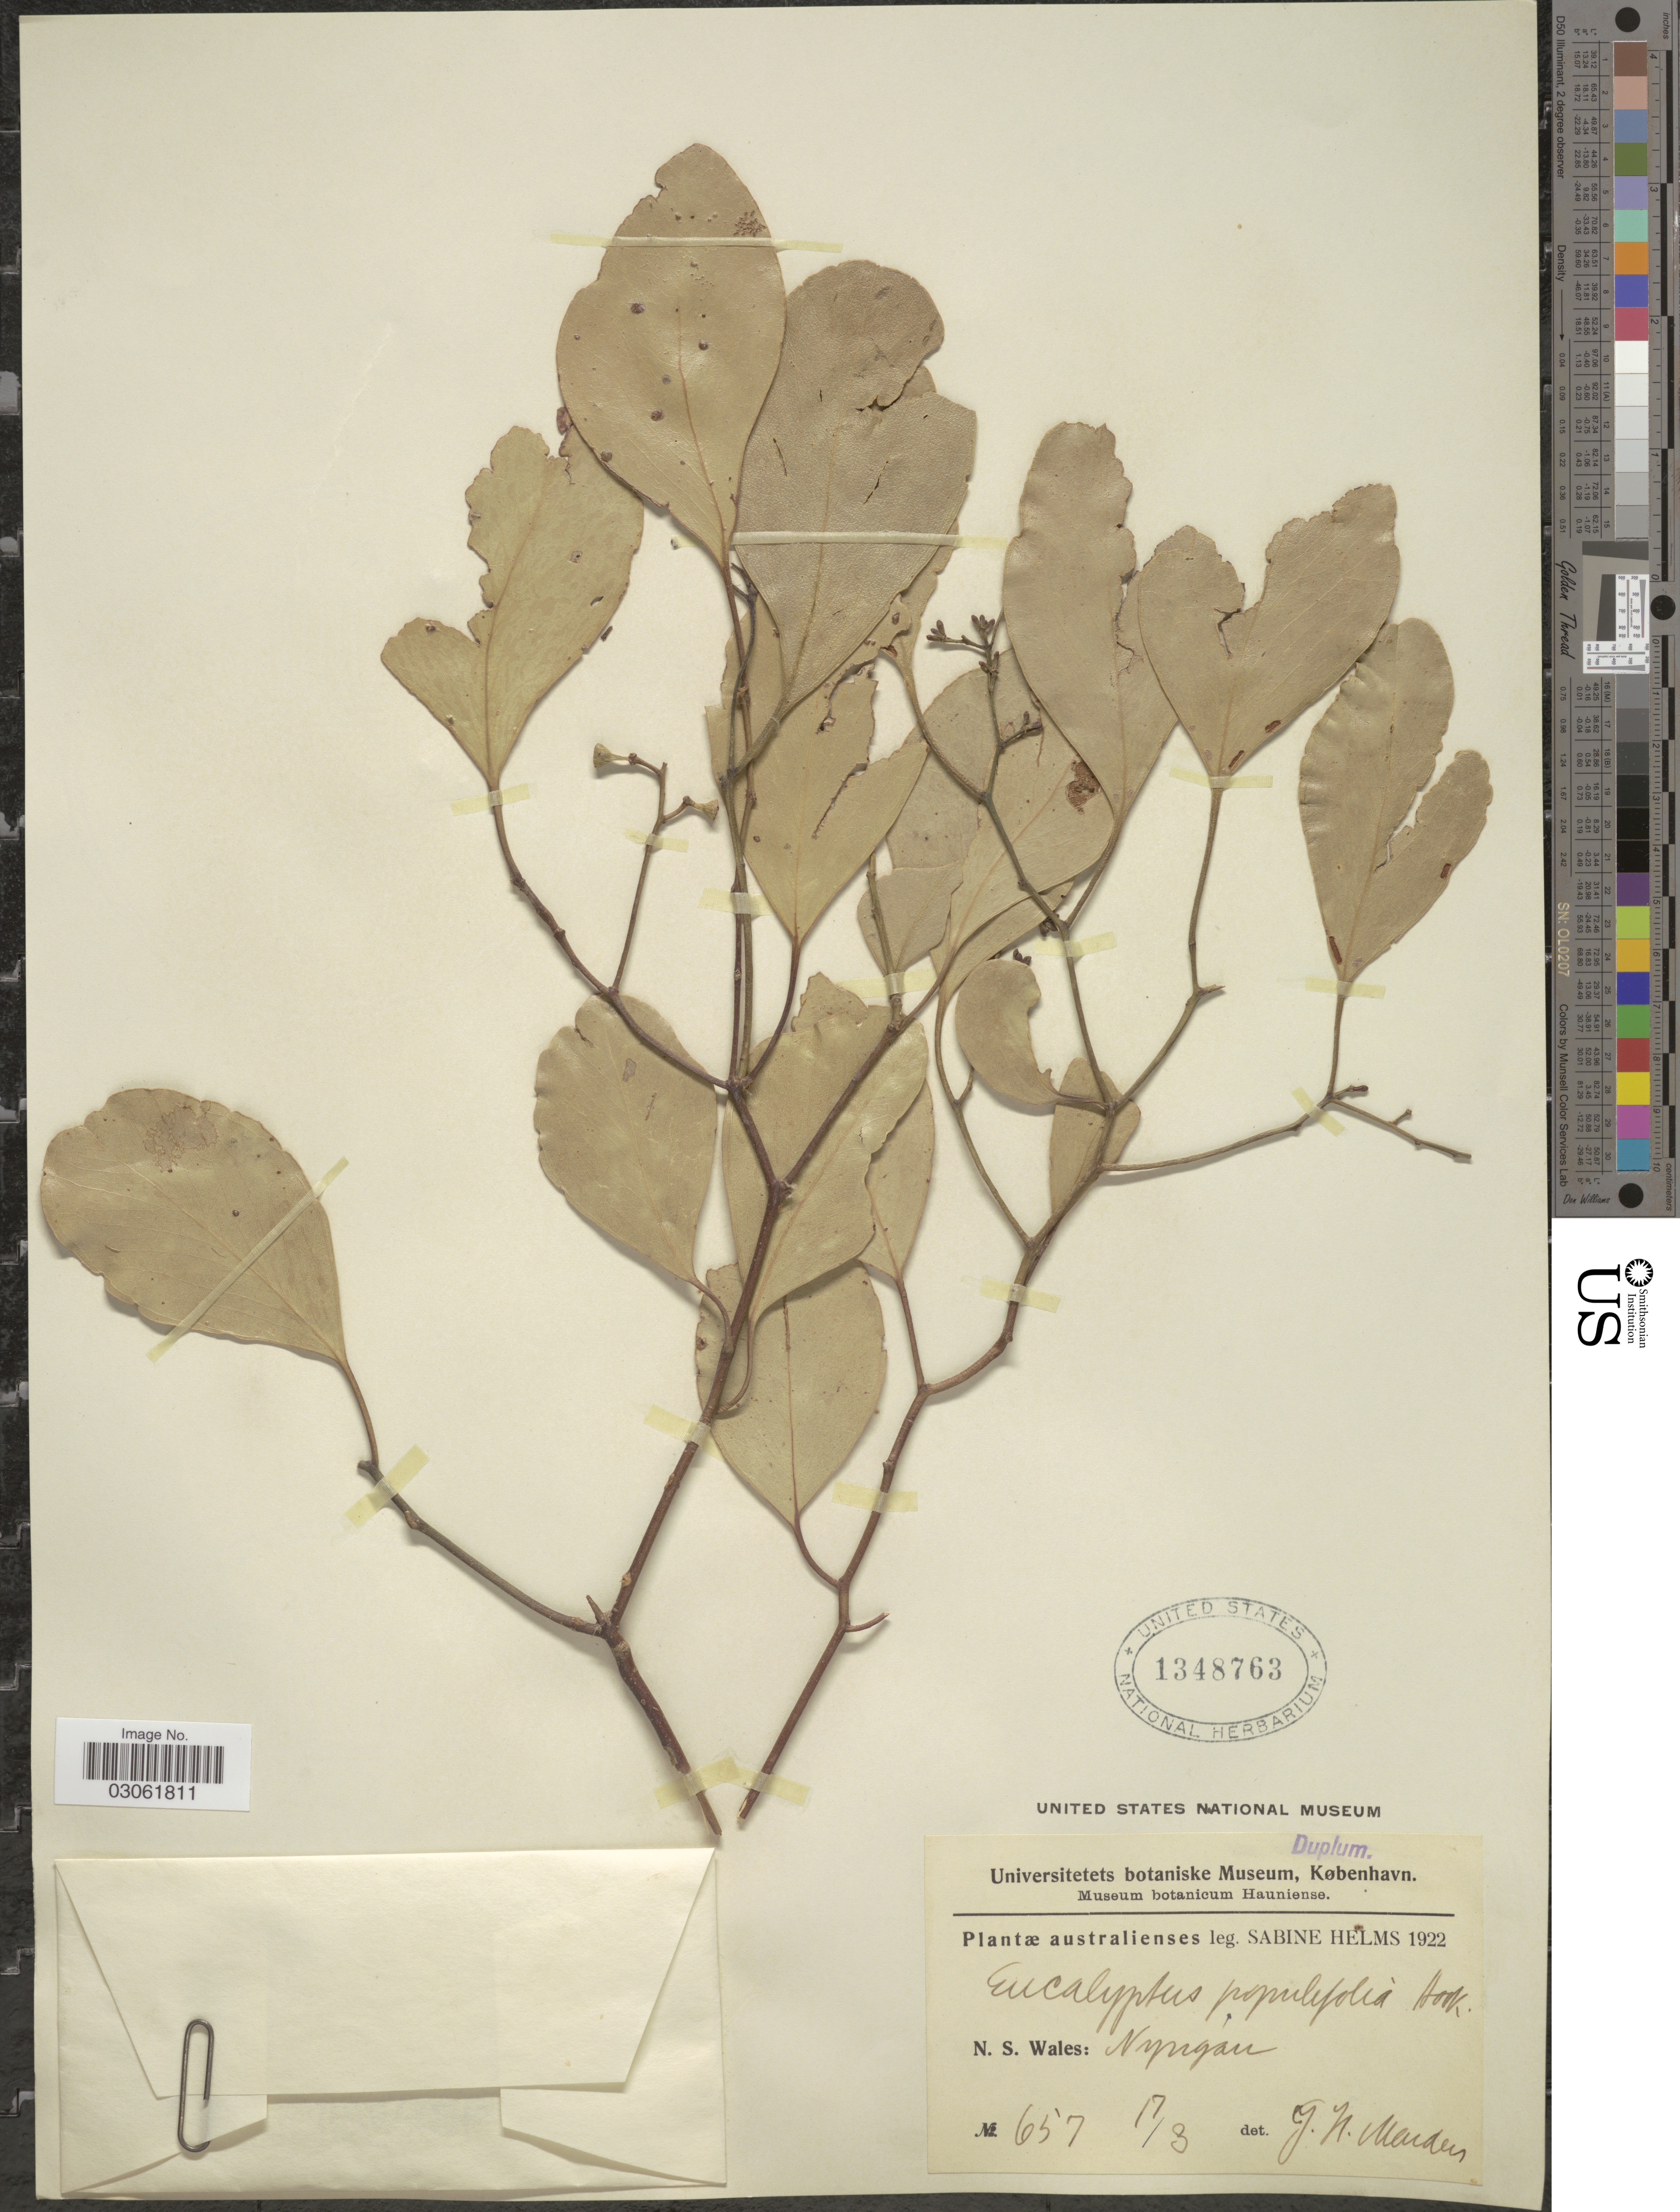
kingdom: Plantae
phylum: Tracheophyta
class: Magnoliopsida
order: Myrtales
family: Myrtaceae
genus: Eucalyptus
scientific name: Eucalyptus populifolia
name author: Desf.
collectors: S. Helms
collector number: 657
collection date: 1922-03-17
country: Australia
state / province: New South Wales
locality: Nyngan.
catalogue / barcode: US 1348763